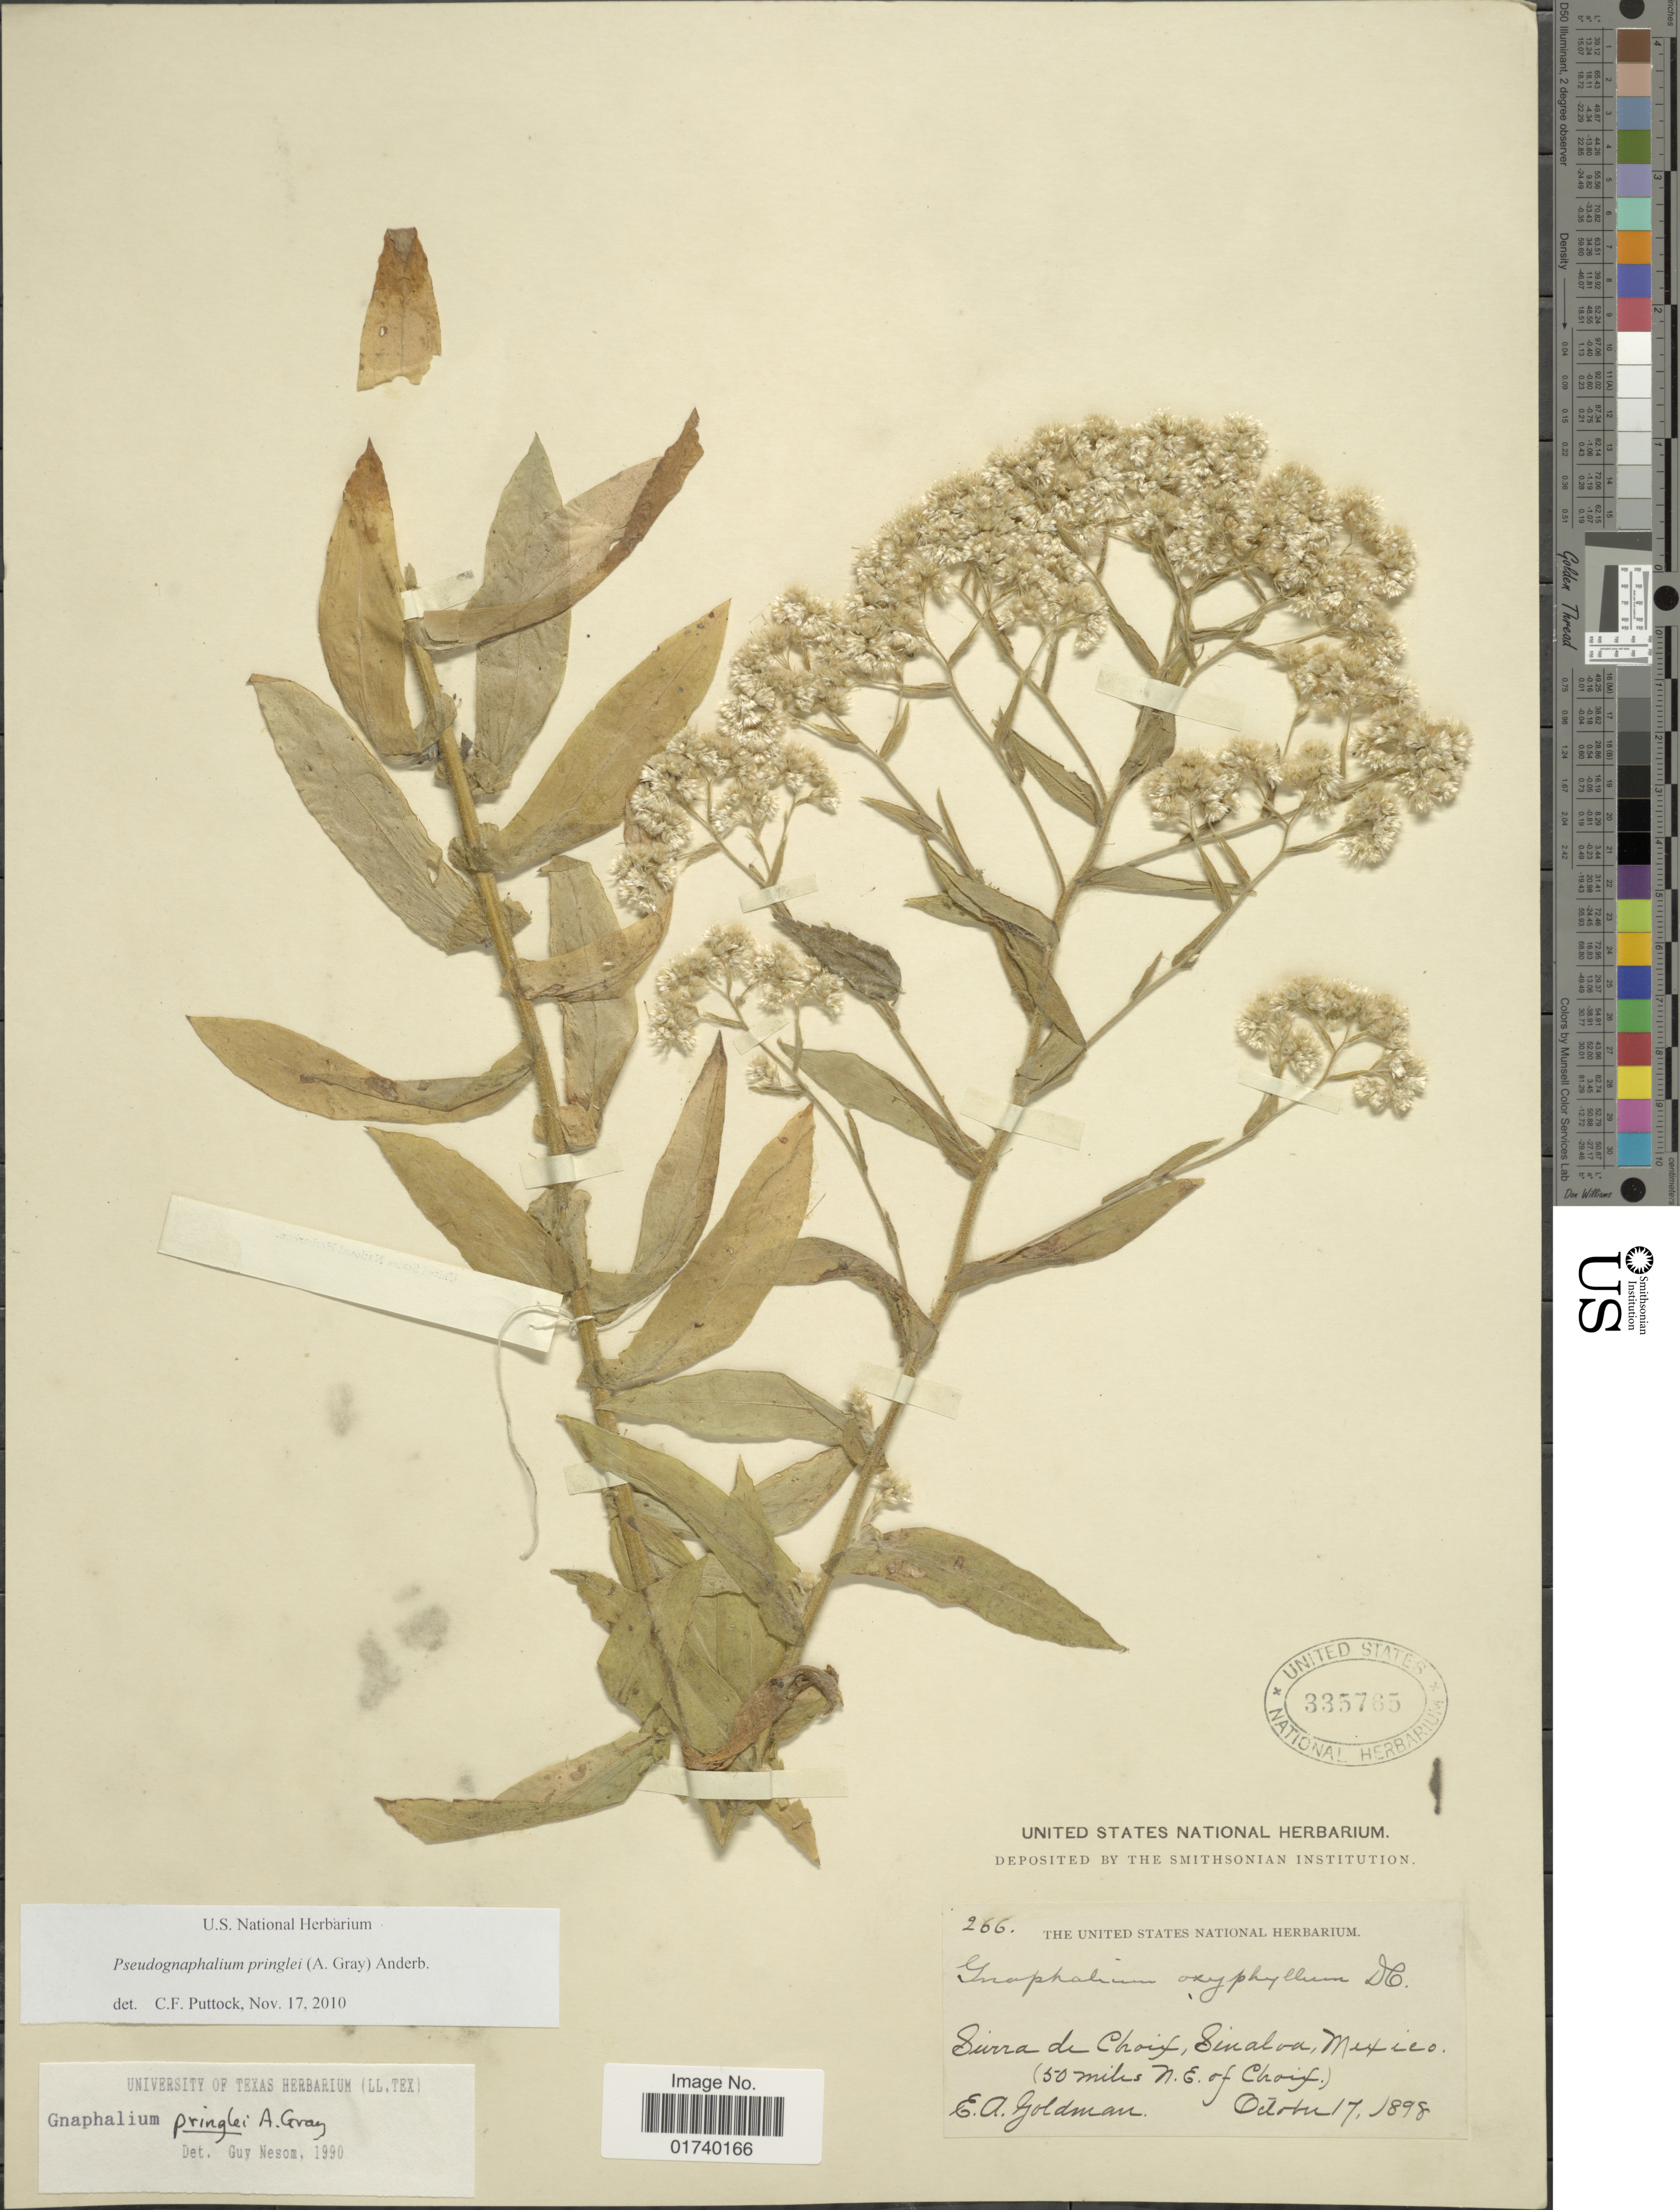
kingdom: Plantae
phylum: Tracheophyta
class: Magnoliopsida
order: Asterales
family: Asteraceae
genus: Pseudognaphalium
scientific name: Pseudognaphalium pringlei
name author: (A. Gray) Anderb.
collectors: E. A. Goldman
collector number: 266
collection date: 1898-10-17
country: Mexico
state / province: Sinaloa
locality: Sierra de Charif Sinaloa, ( 50 miles N. E. Of Charif ).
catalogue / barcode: US 335765